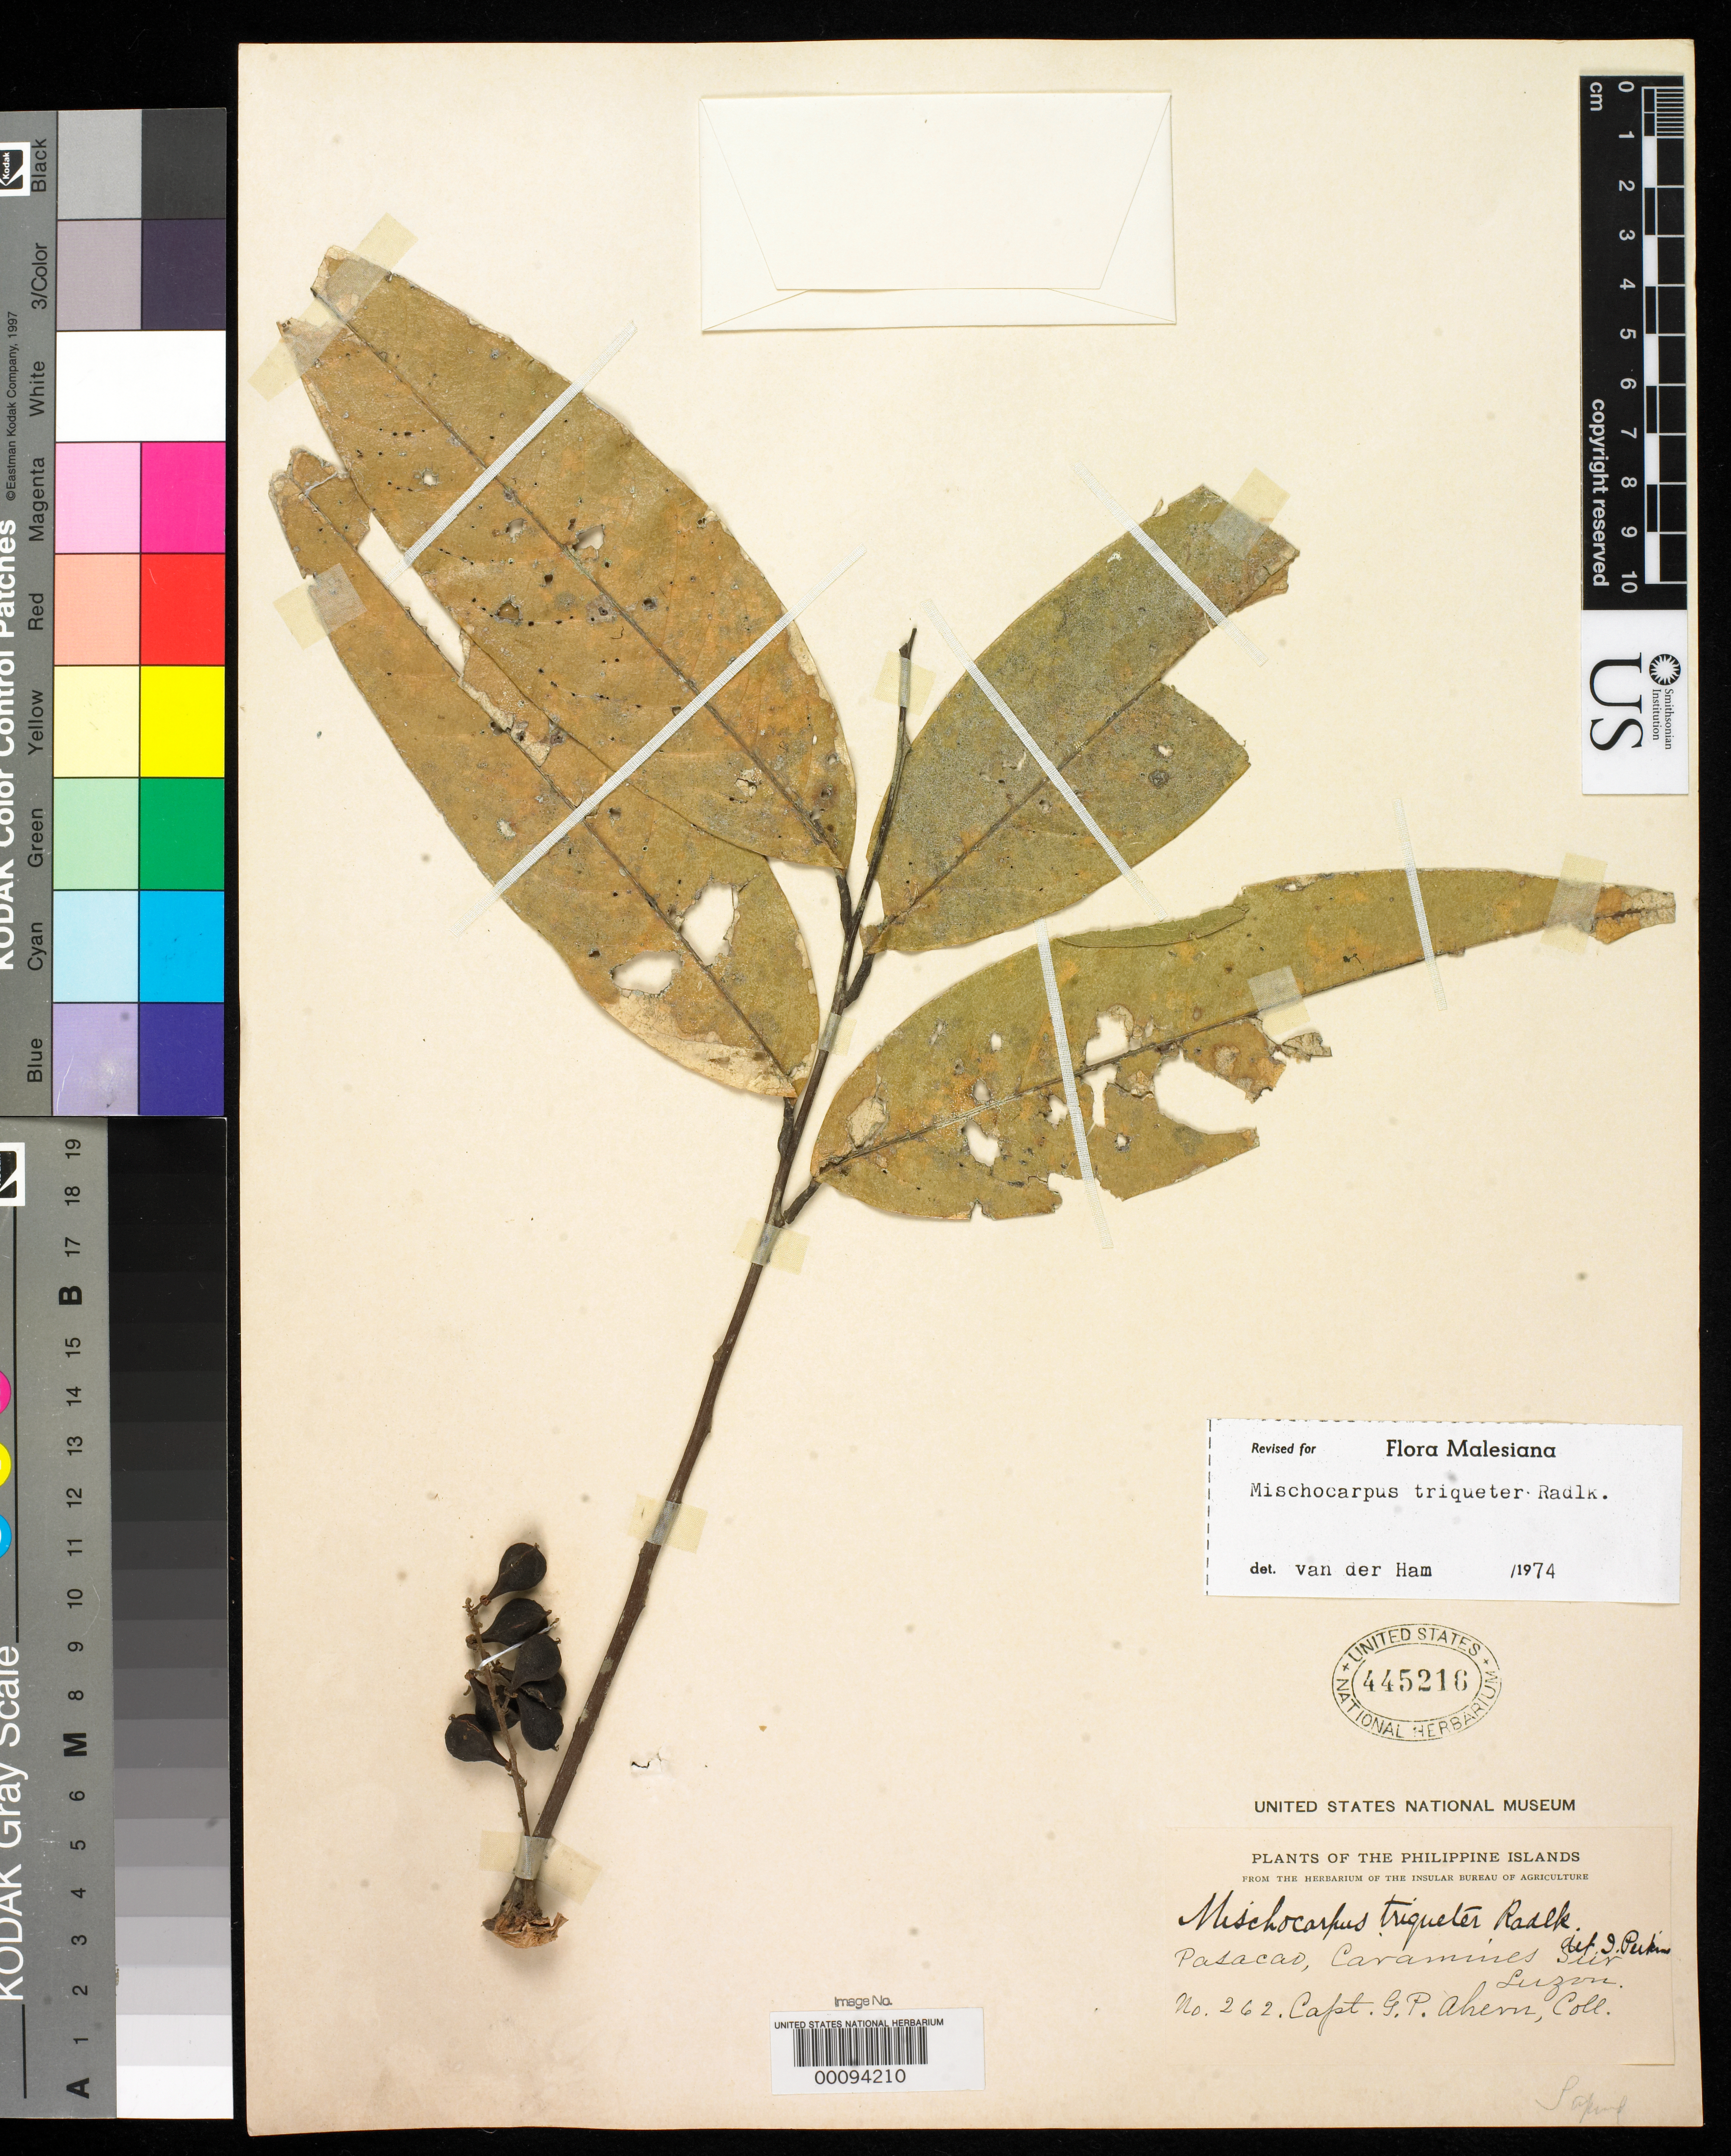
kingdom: Plantae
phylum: Tracheophyta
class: Magnoliopsida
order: Sapindales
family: Sapindaceae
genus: Mischocarpus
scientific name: Mischocarpus triqueter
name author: Radlk. in Perkins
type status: Isosyntype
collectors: G. Ahern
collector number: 262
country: Philippines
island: Luzon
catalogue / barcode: US 445216